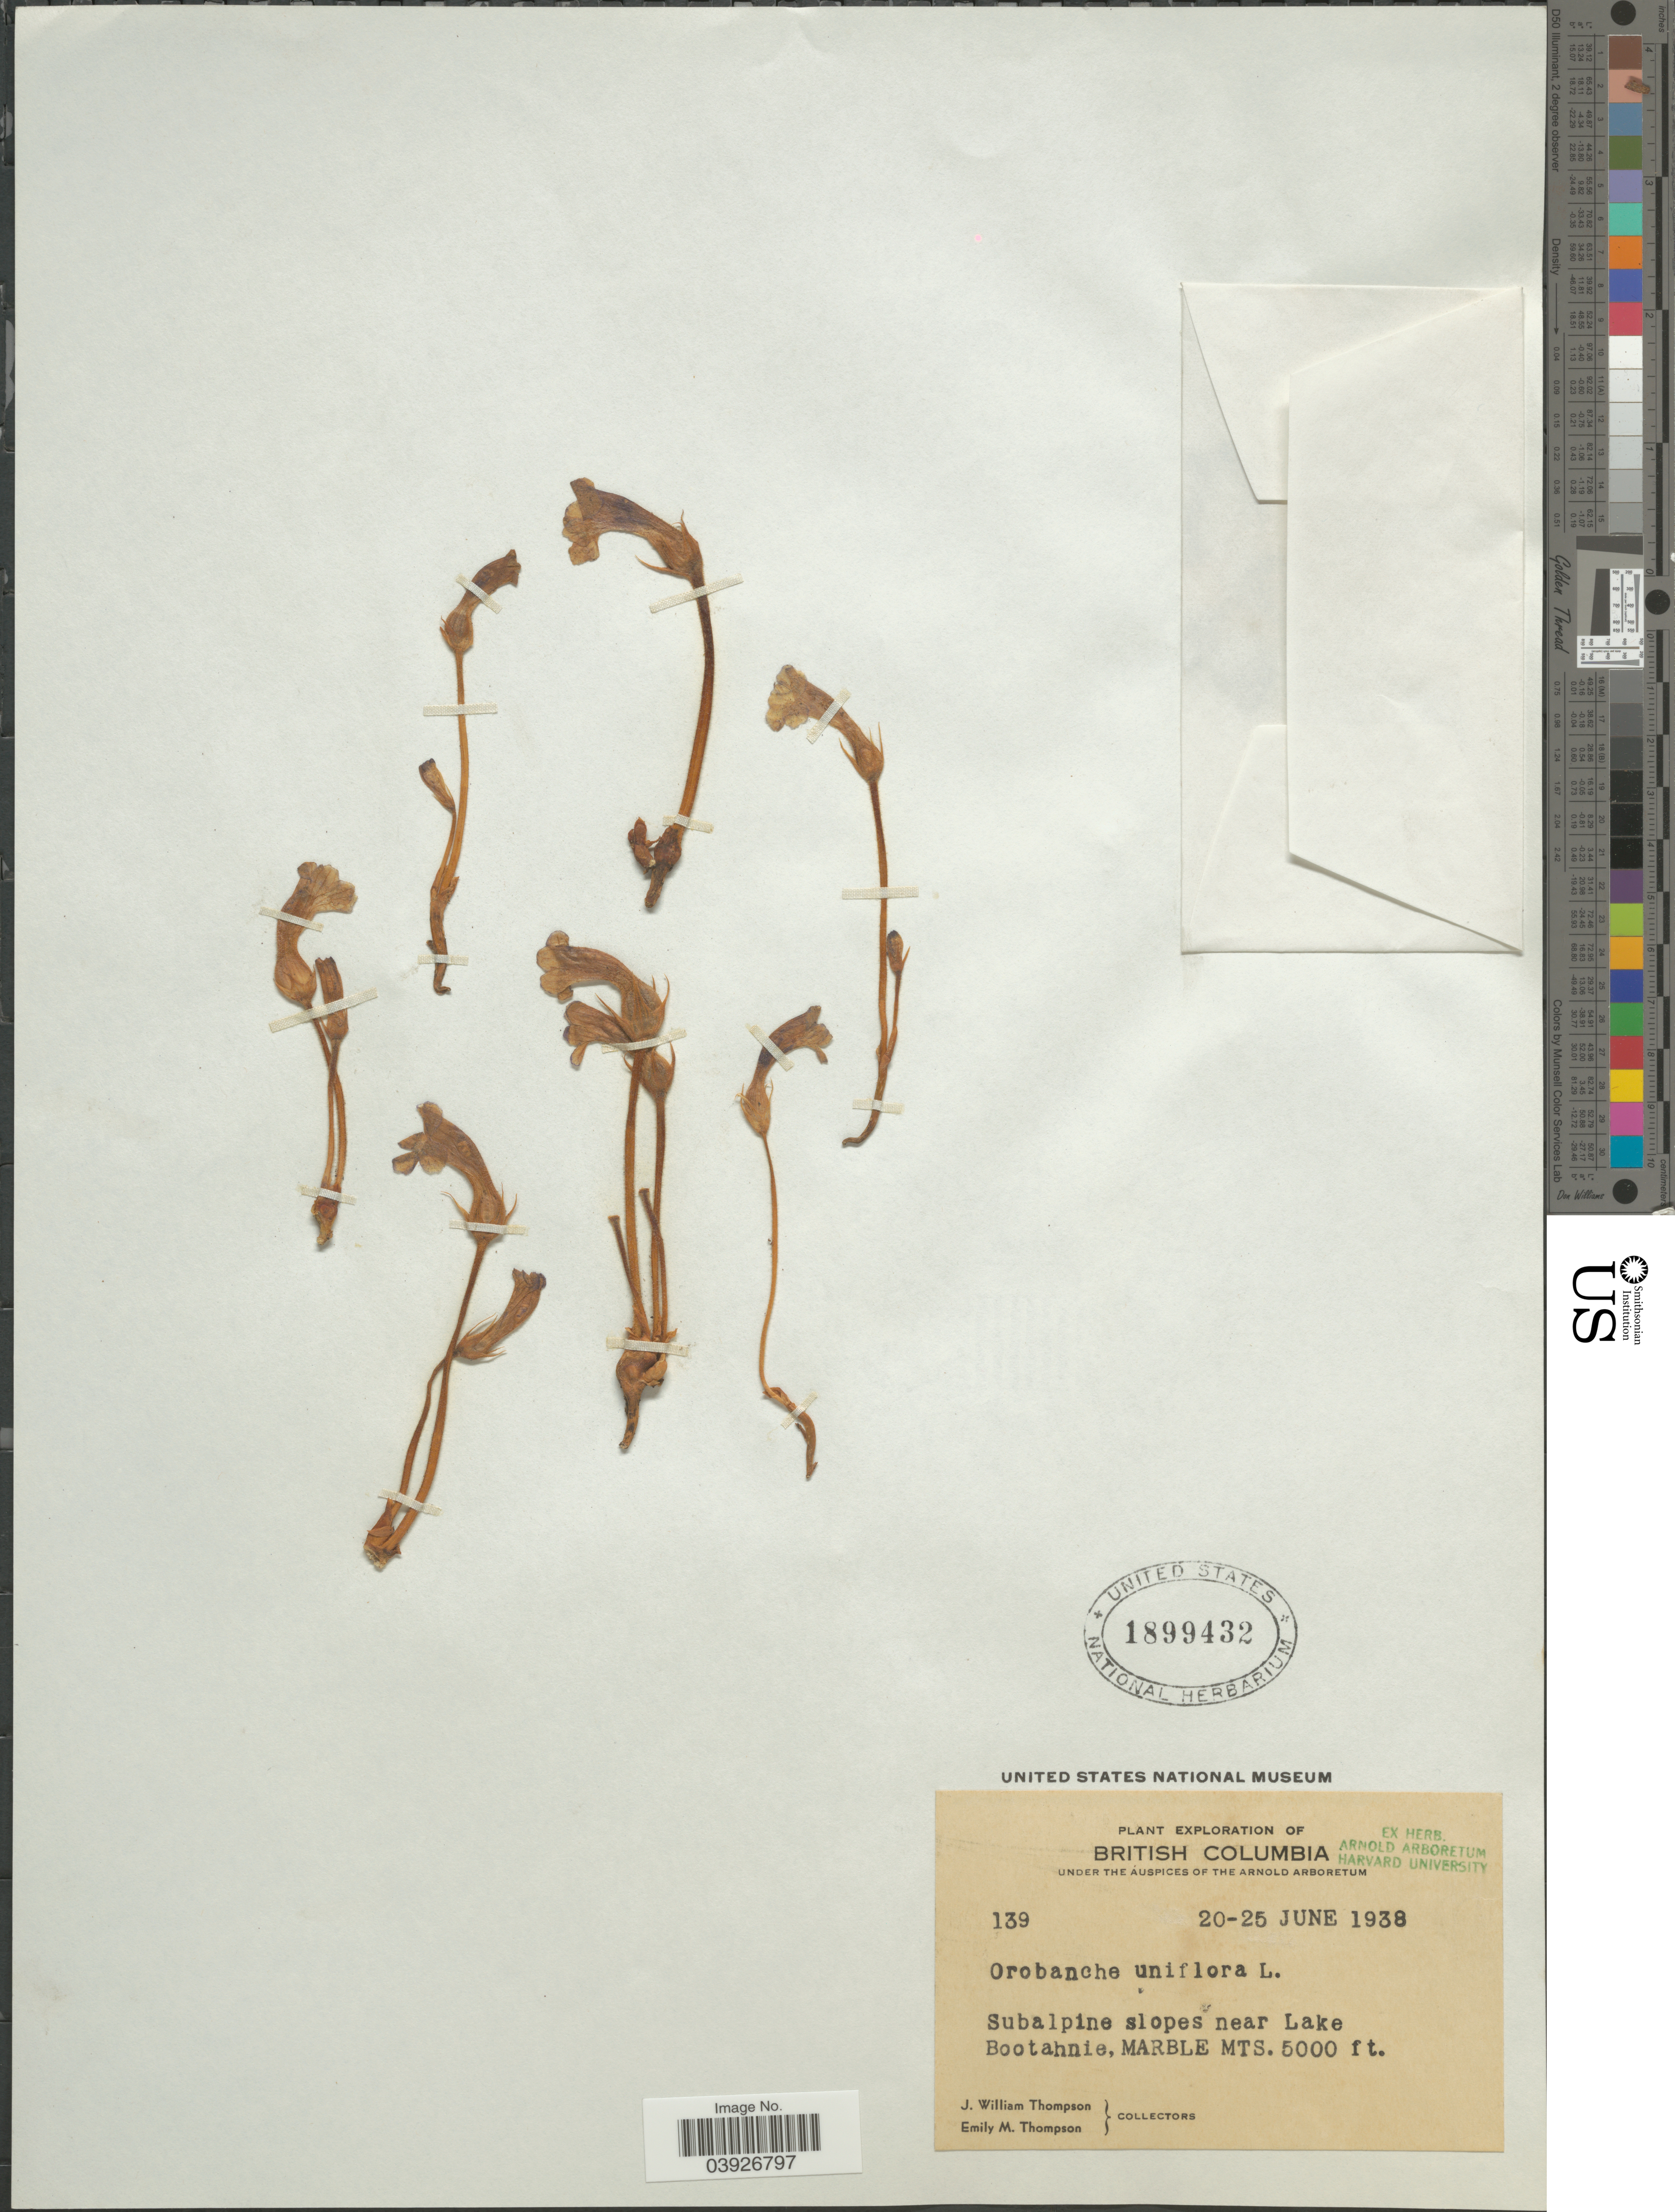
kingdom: Plantae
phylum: Tracheophyta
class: Magnoliopsida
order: Lamiales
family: Orobanchaceae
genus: Aphyllon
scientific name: Aphyllon uniflorum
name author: A. Gray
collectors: J. W. Thompson & E. M. Thompson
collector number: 139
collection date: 1938-06-20/1938-06-25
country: Canada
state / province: British Columbia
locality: Subalpine slopes near Lake Bootahnie, Marble Mts.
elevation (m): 1524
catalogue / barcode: US 1899432